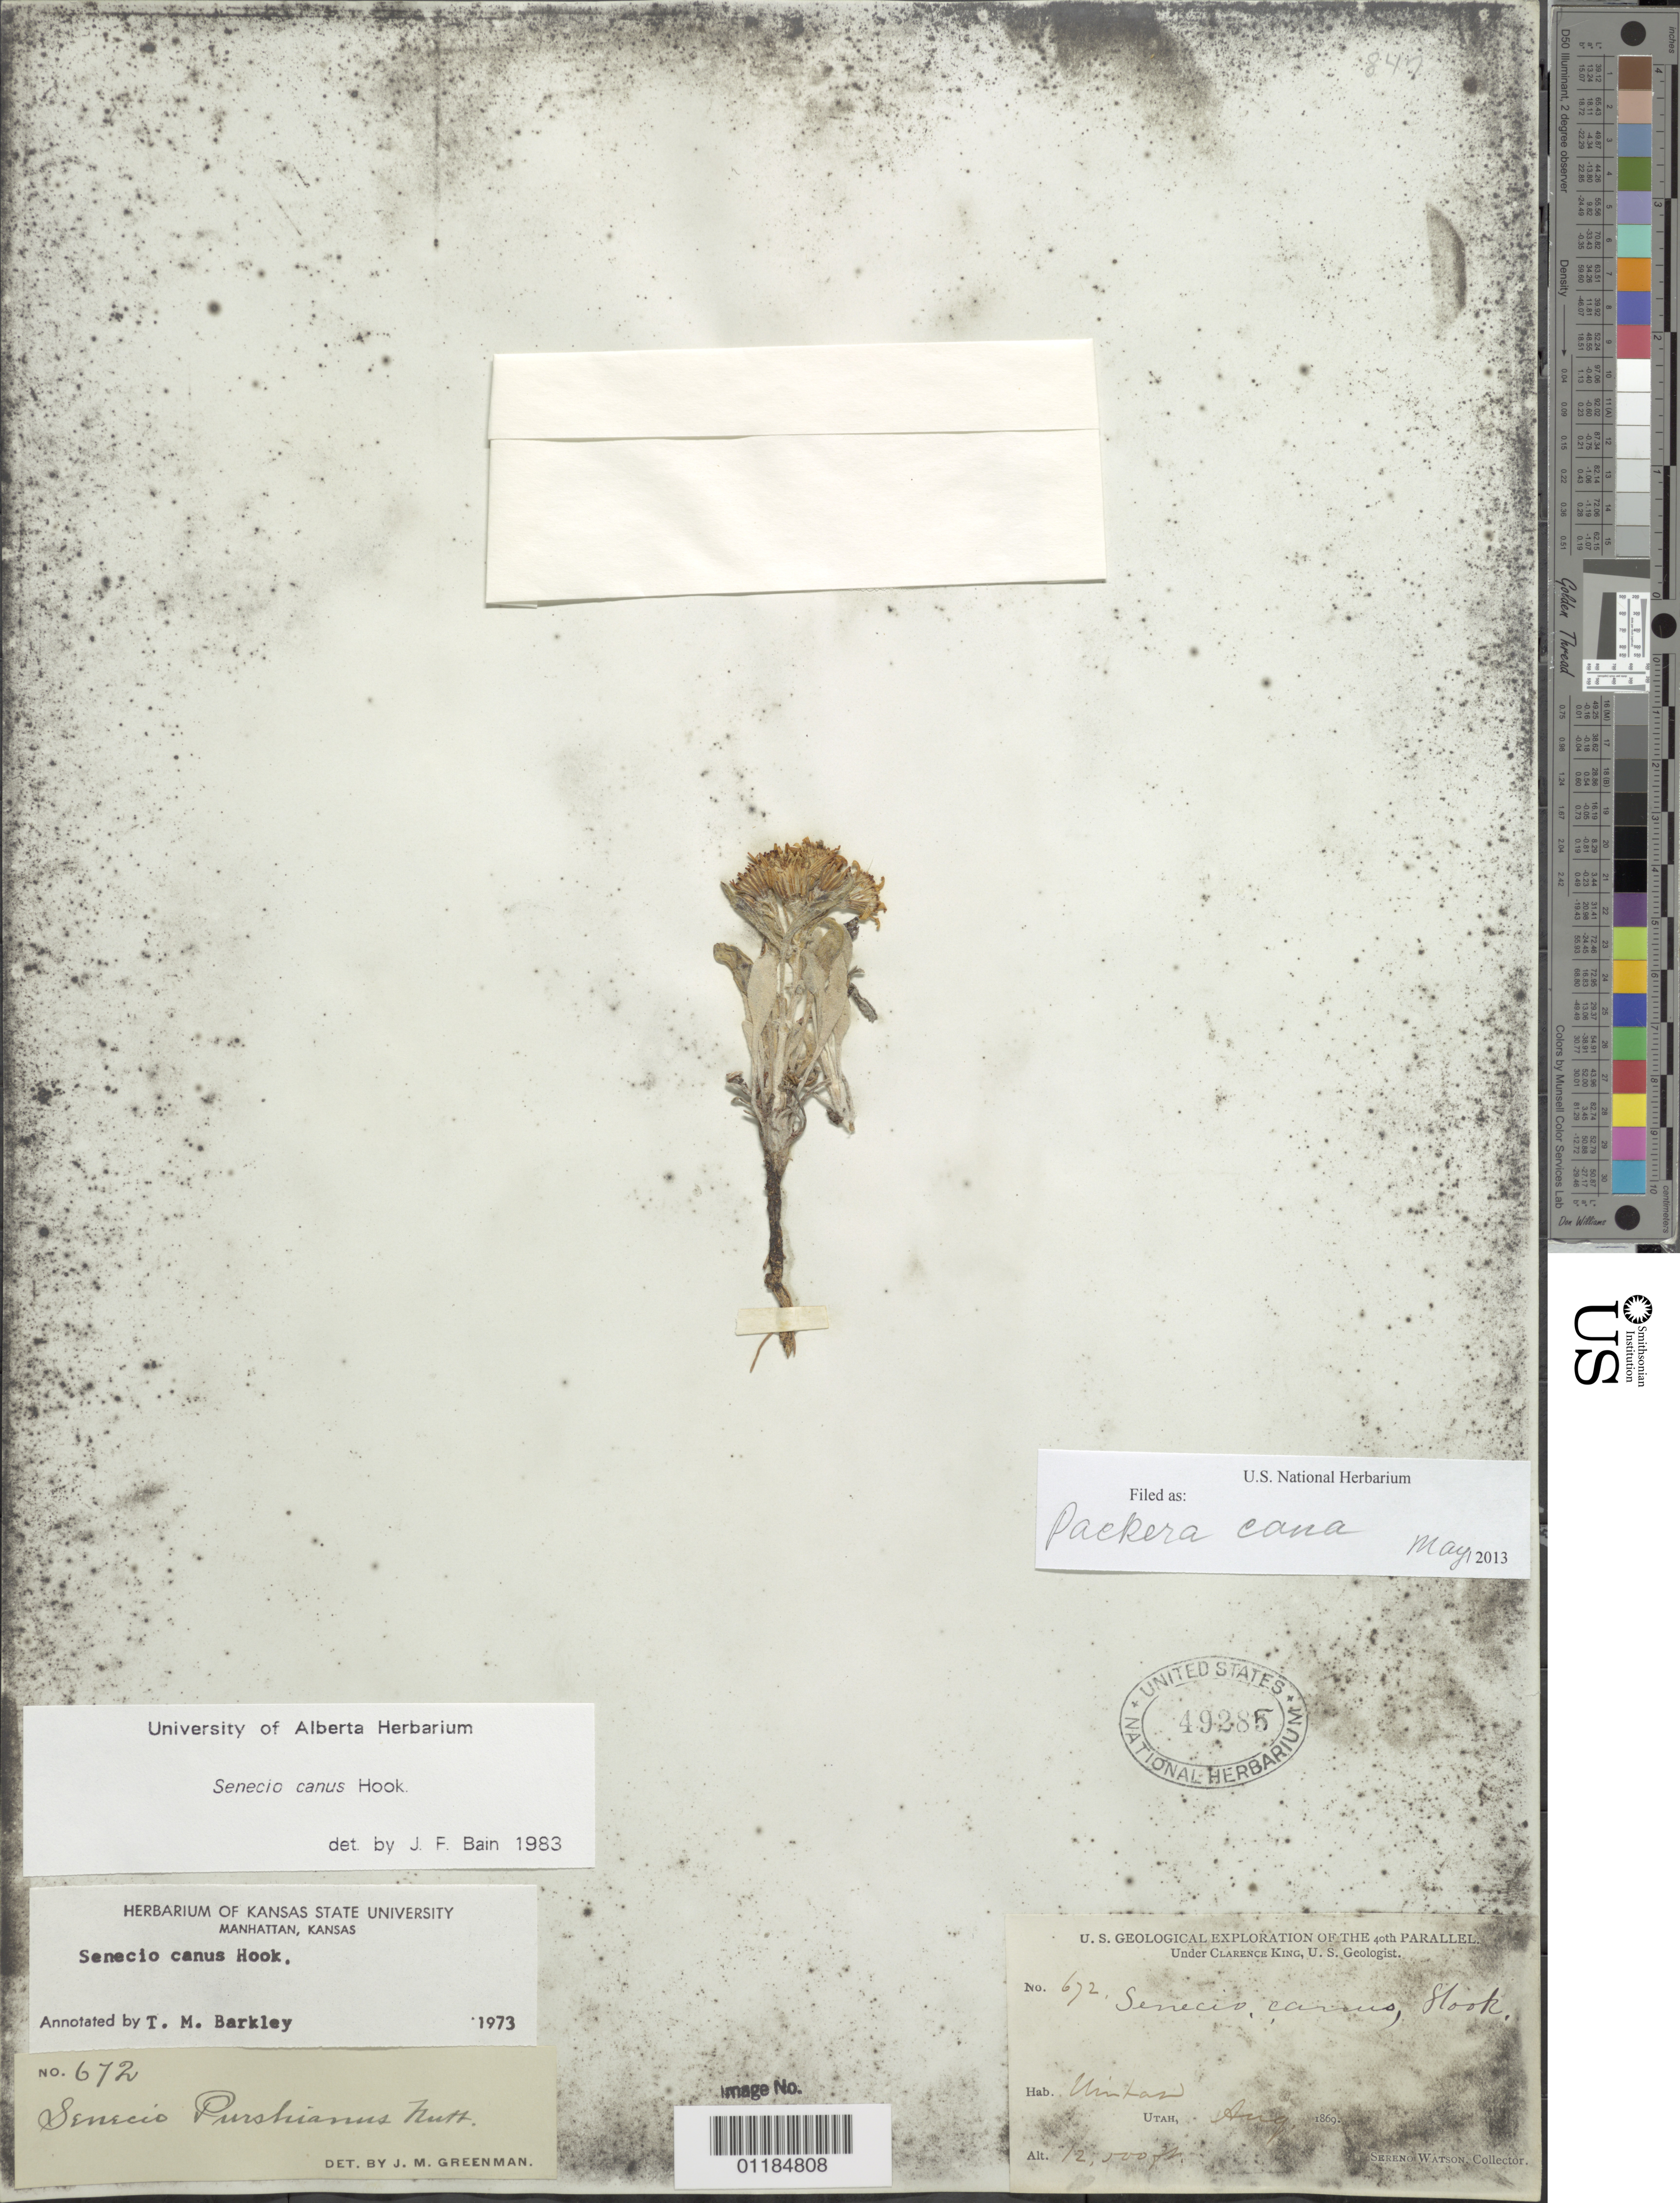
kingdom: Plantae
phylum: Tracheophyta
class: Magnoliopsida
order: Asterales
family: Asteraceae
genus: Packera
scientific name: Packera cana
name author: (Hook.) W.A. Weber & Á. Löve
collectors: S. Watson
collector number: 672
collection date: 1869-08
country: United States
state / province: Utah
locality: Uintas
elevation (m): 3810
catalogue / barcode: US 49285